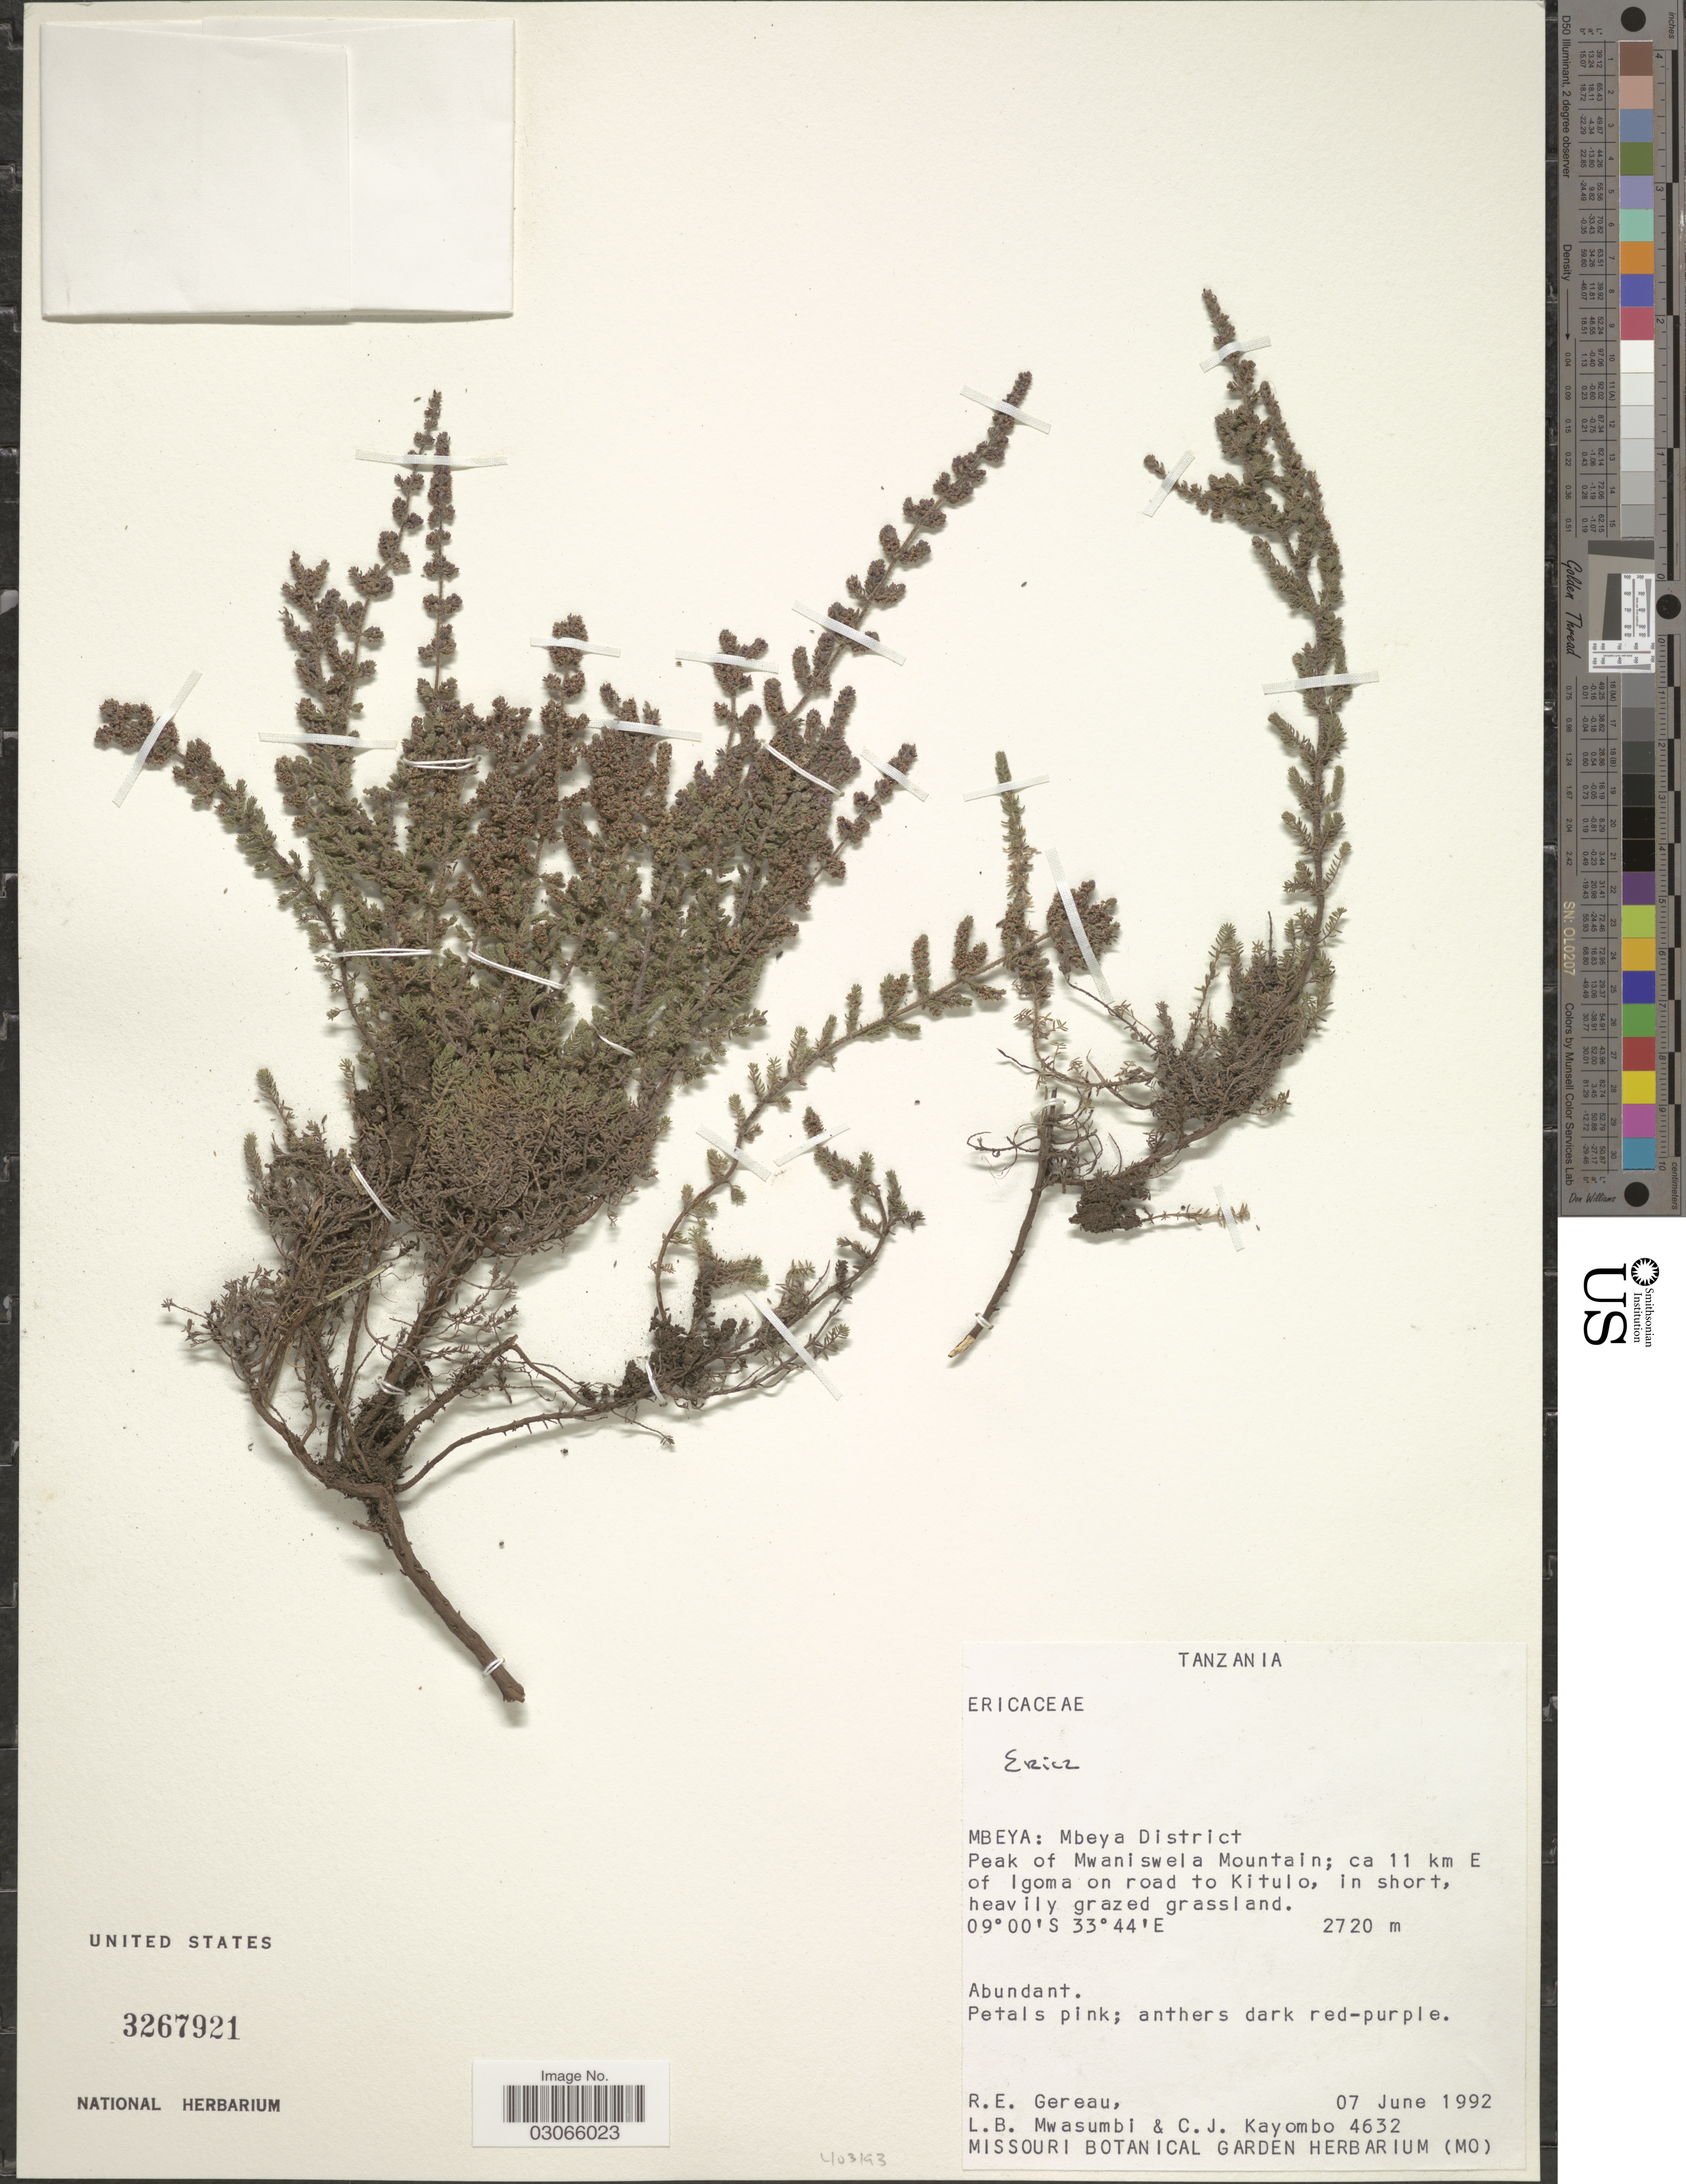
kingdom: Plantae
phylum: Tracheophyta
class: Magnoliopsida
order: Ericales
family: Ericaceae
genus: Erica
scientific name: Erica sp.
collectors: R. Gereau, L. Mwasumbi & C. Kayombo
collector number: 4632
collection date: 1992-06-07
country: Tanzania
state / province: Mbeya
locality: Mbeya District. Peak of Mwaniswela Mountain; ca 11 km E of Igoma on road to Kitulo.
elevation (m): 2720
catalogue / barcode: US 3267921